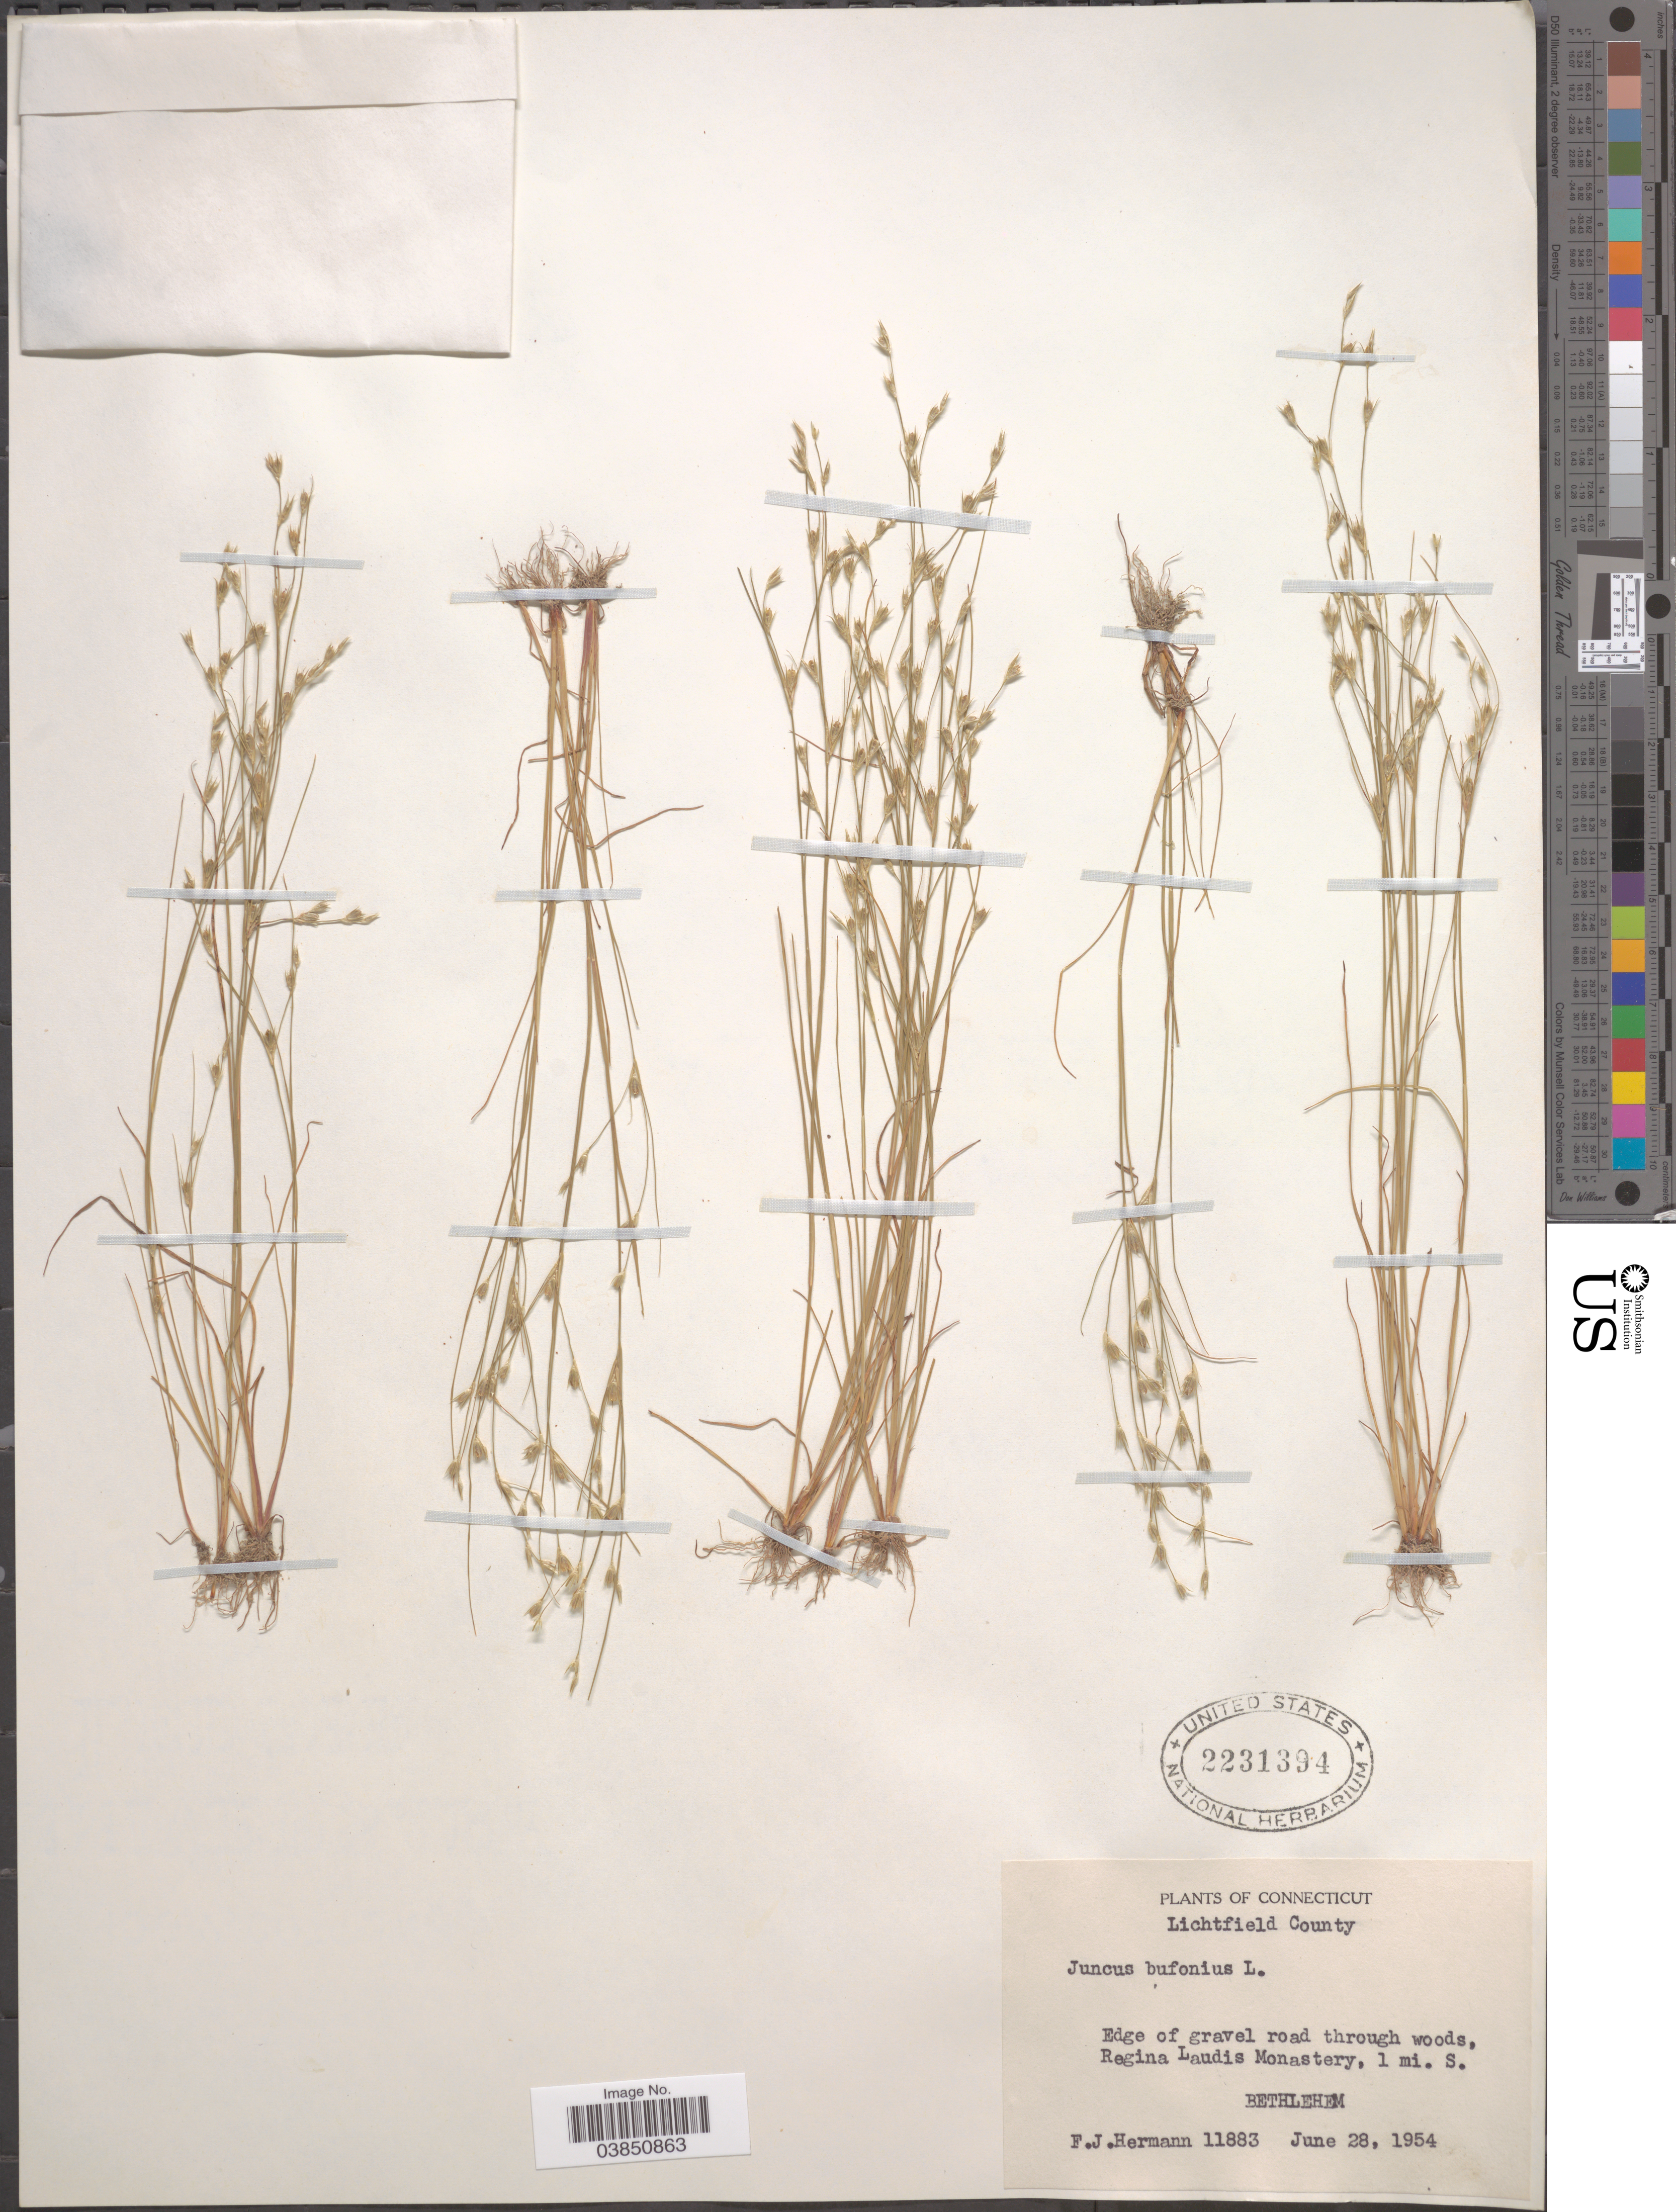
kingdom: Plantae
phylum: Tracheophyta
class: Liliopsida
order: Poales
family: Juncaceae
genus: Juncus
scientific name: Juncus bufonius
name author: L.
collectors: F. J. Hermann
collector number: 11883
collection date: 1954-06-28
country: United States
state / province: Connecticut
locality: Lichtfield County. Regina Laudis Monastery, 1 mi. S. Bethlehem.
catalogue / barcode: US 2231394